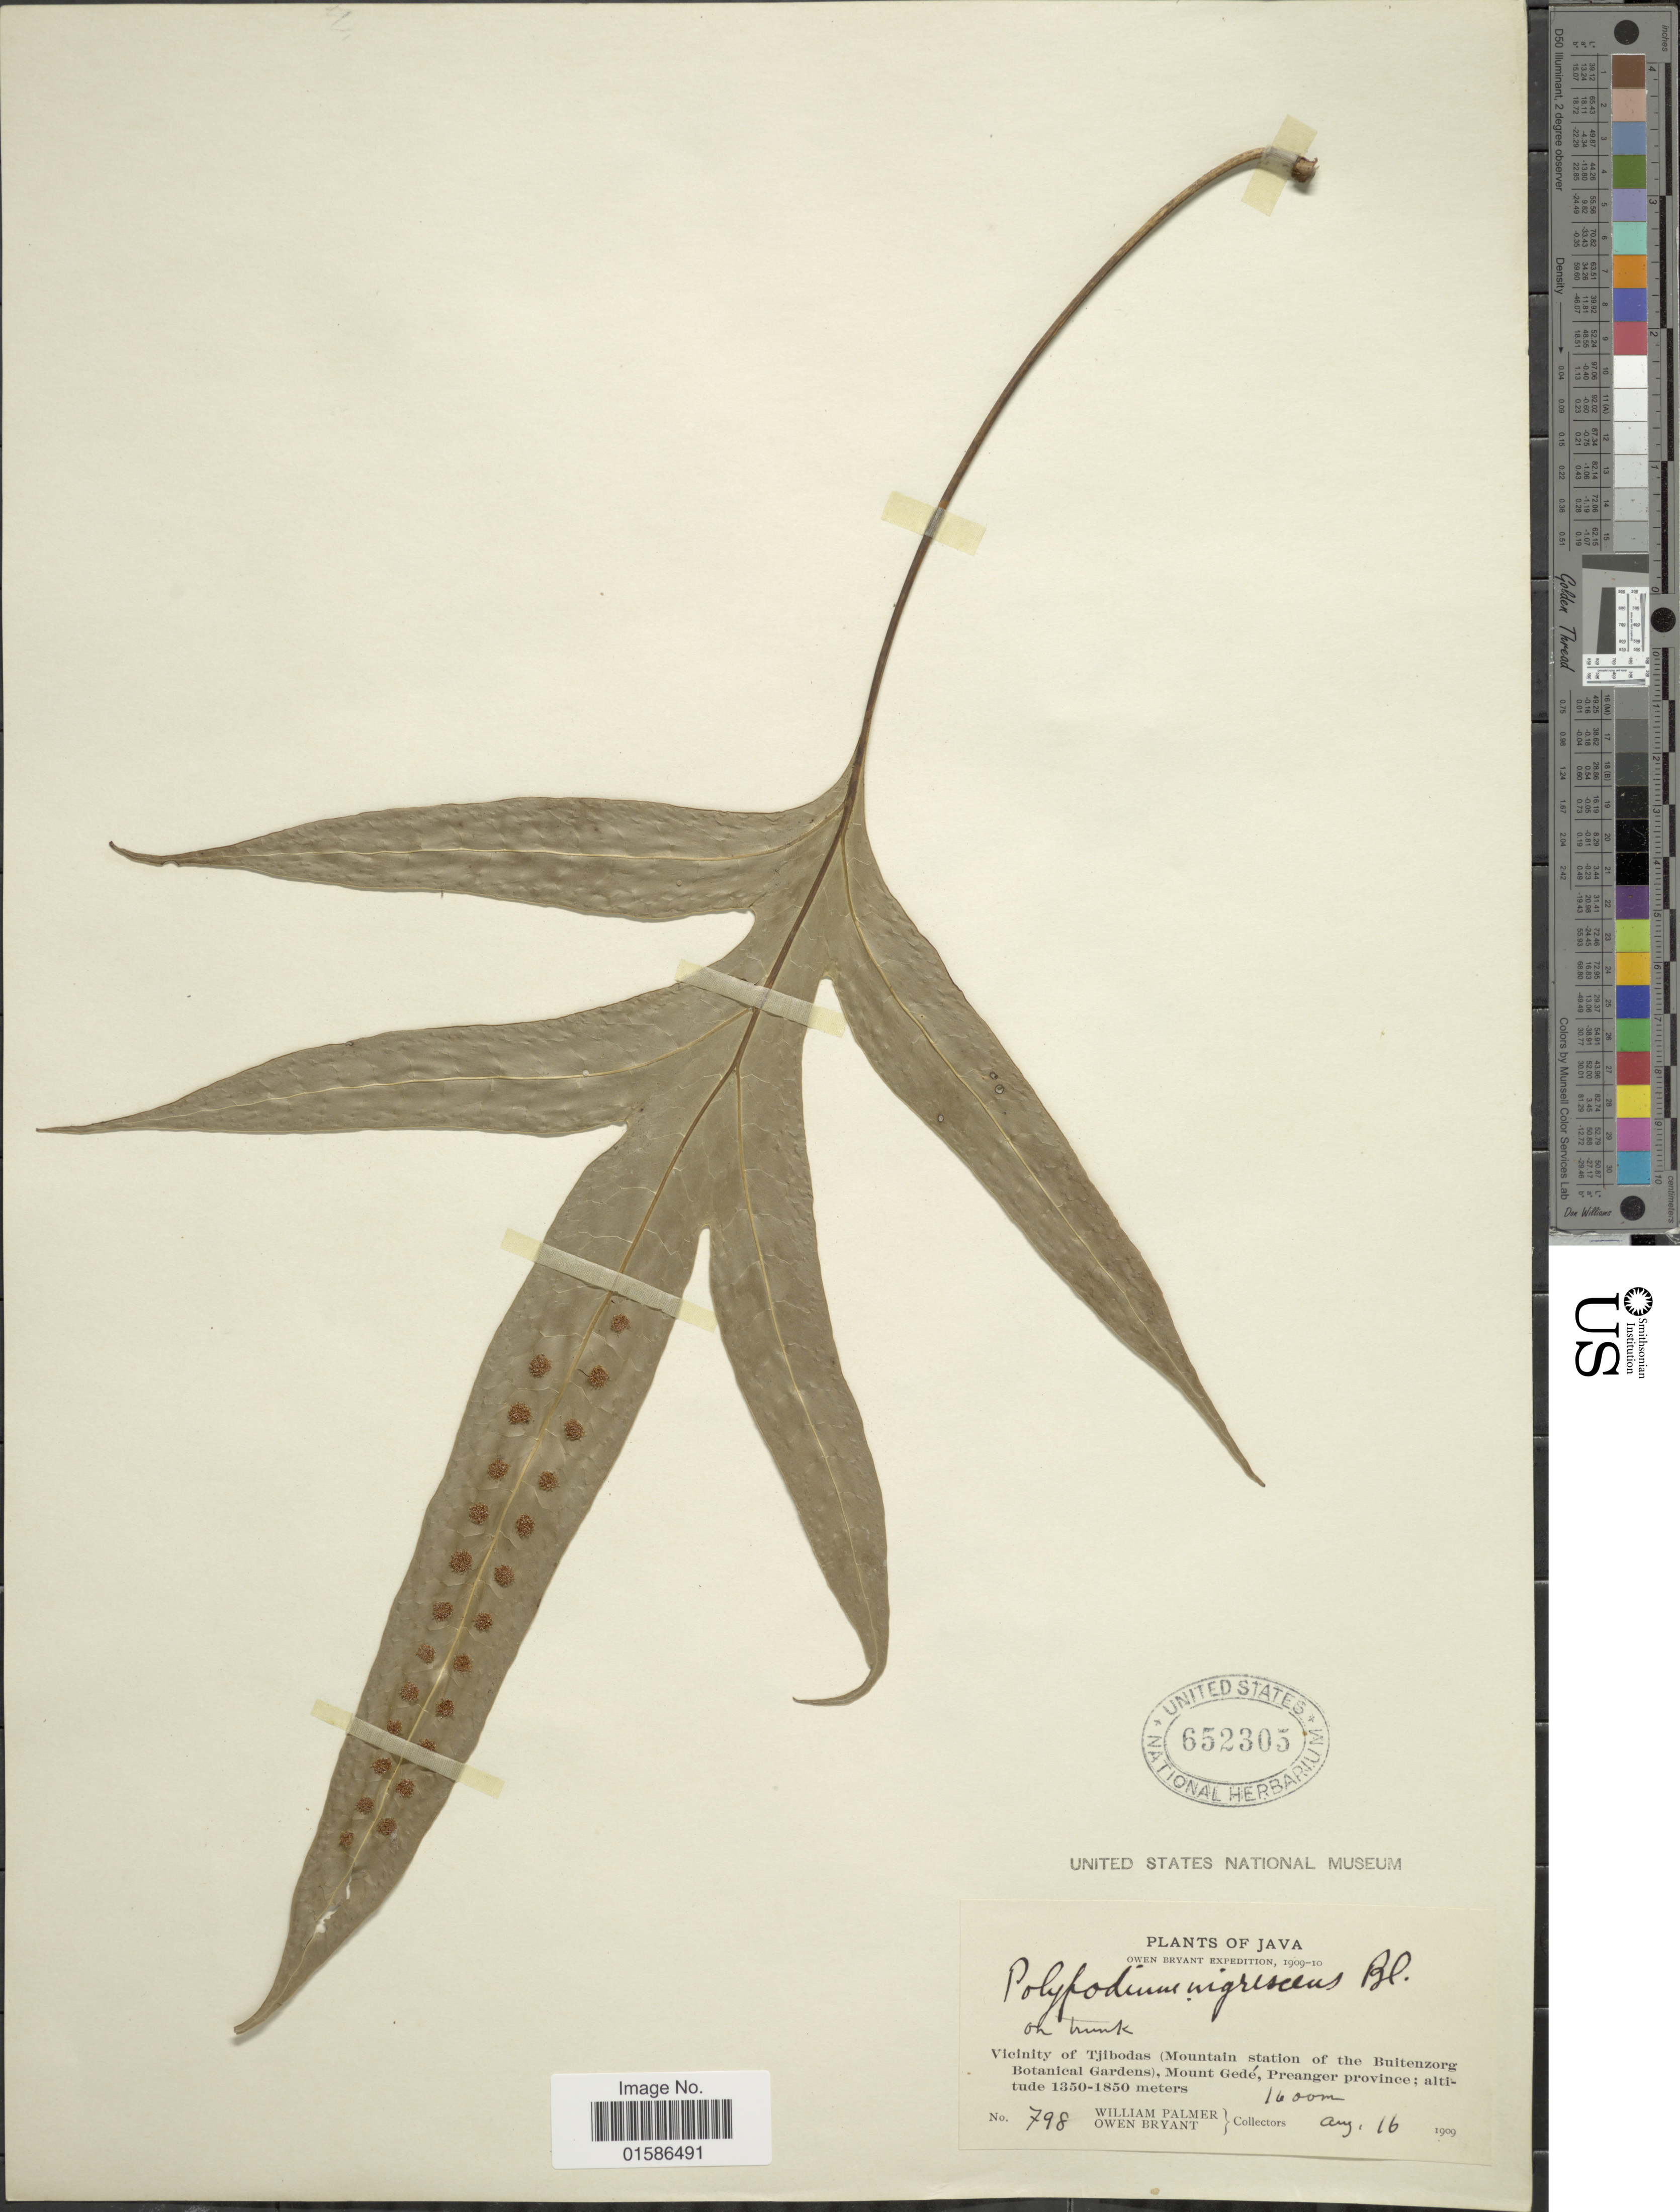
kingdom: Plantae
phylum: Tracheophyta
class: Polypodiopsida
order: Polypodiales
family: Polypodiaceae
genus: Microsorum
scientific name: Microsorum membranifolium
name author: (R. Br.) Ching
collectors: W. Palmer & O. Bryant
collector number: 798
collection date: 1909-08-16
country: Indonesia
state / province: Java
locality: Vicinity of Tjibodas (Mountain station of the Buitenzorg Botanical Garden), Mount Gedé, Preanger province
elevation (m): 1600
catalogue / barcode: US 652305